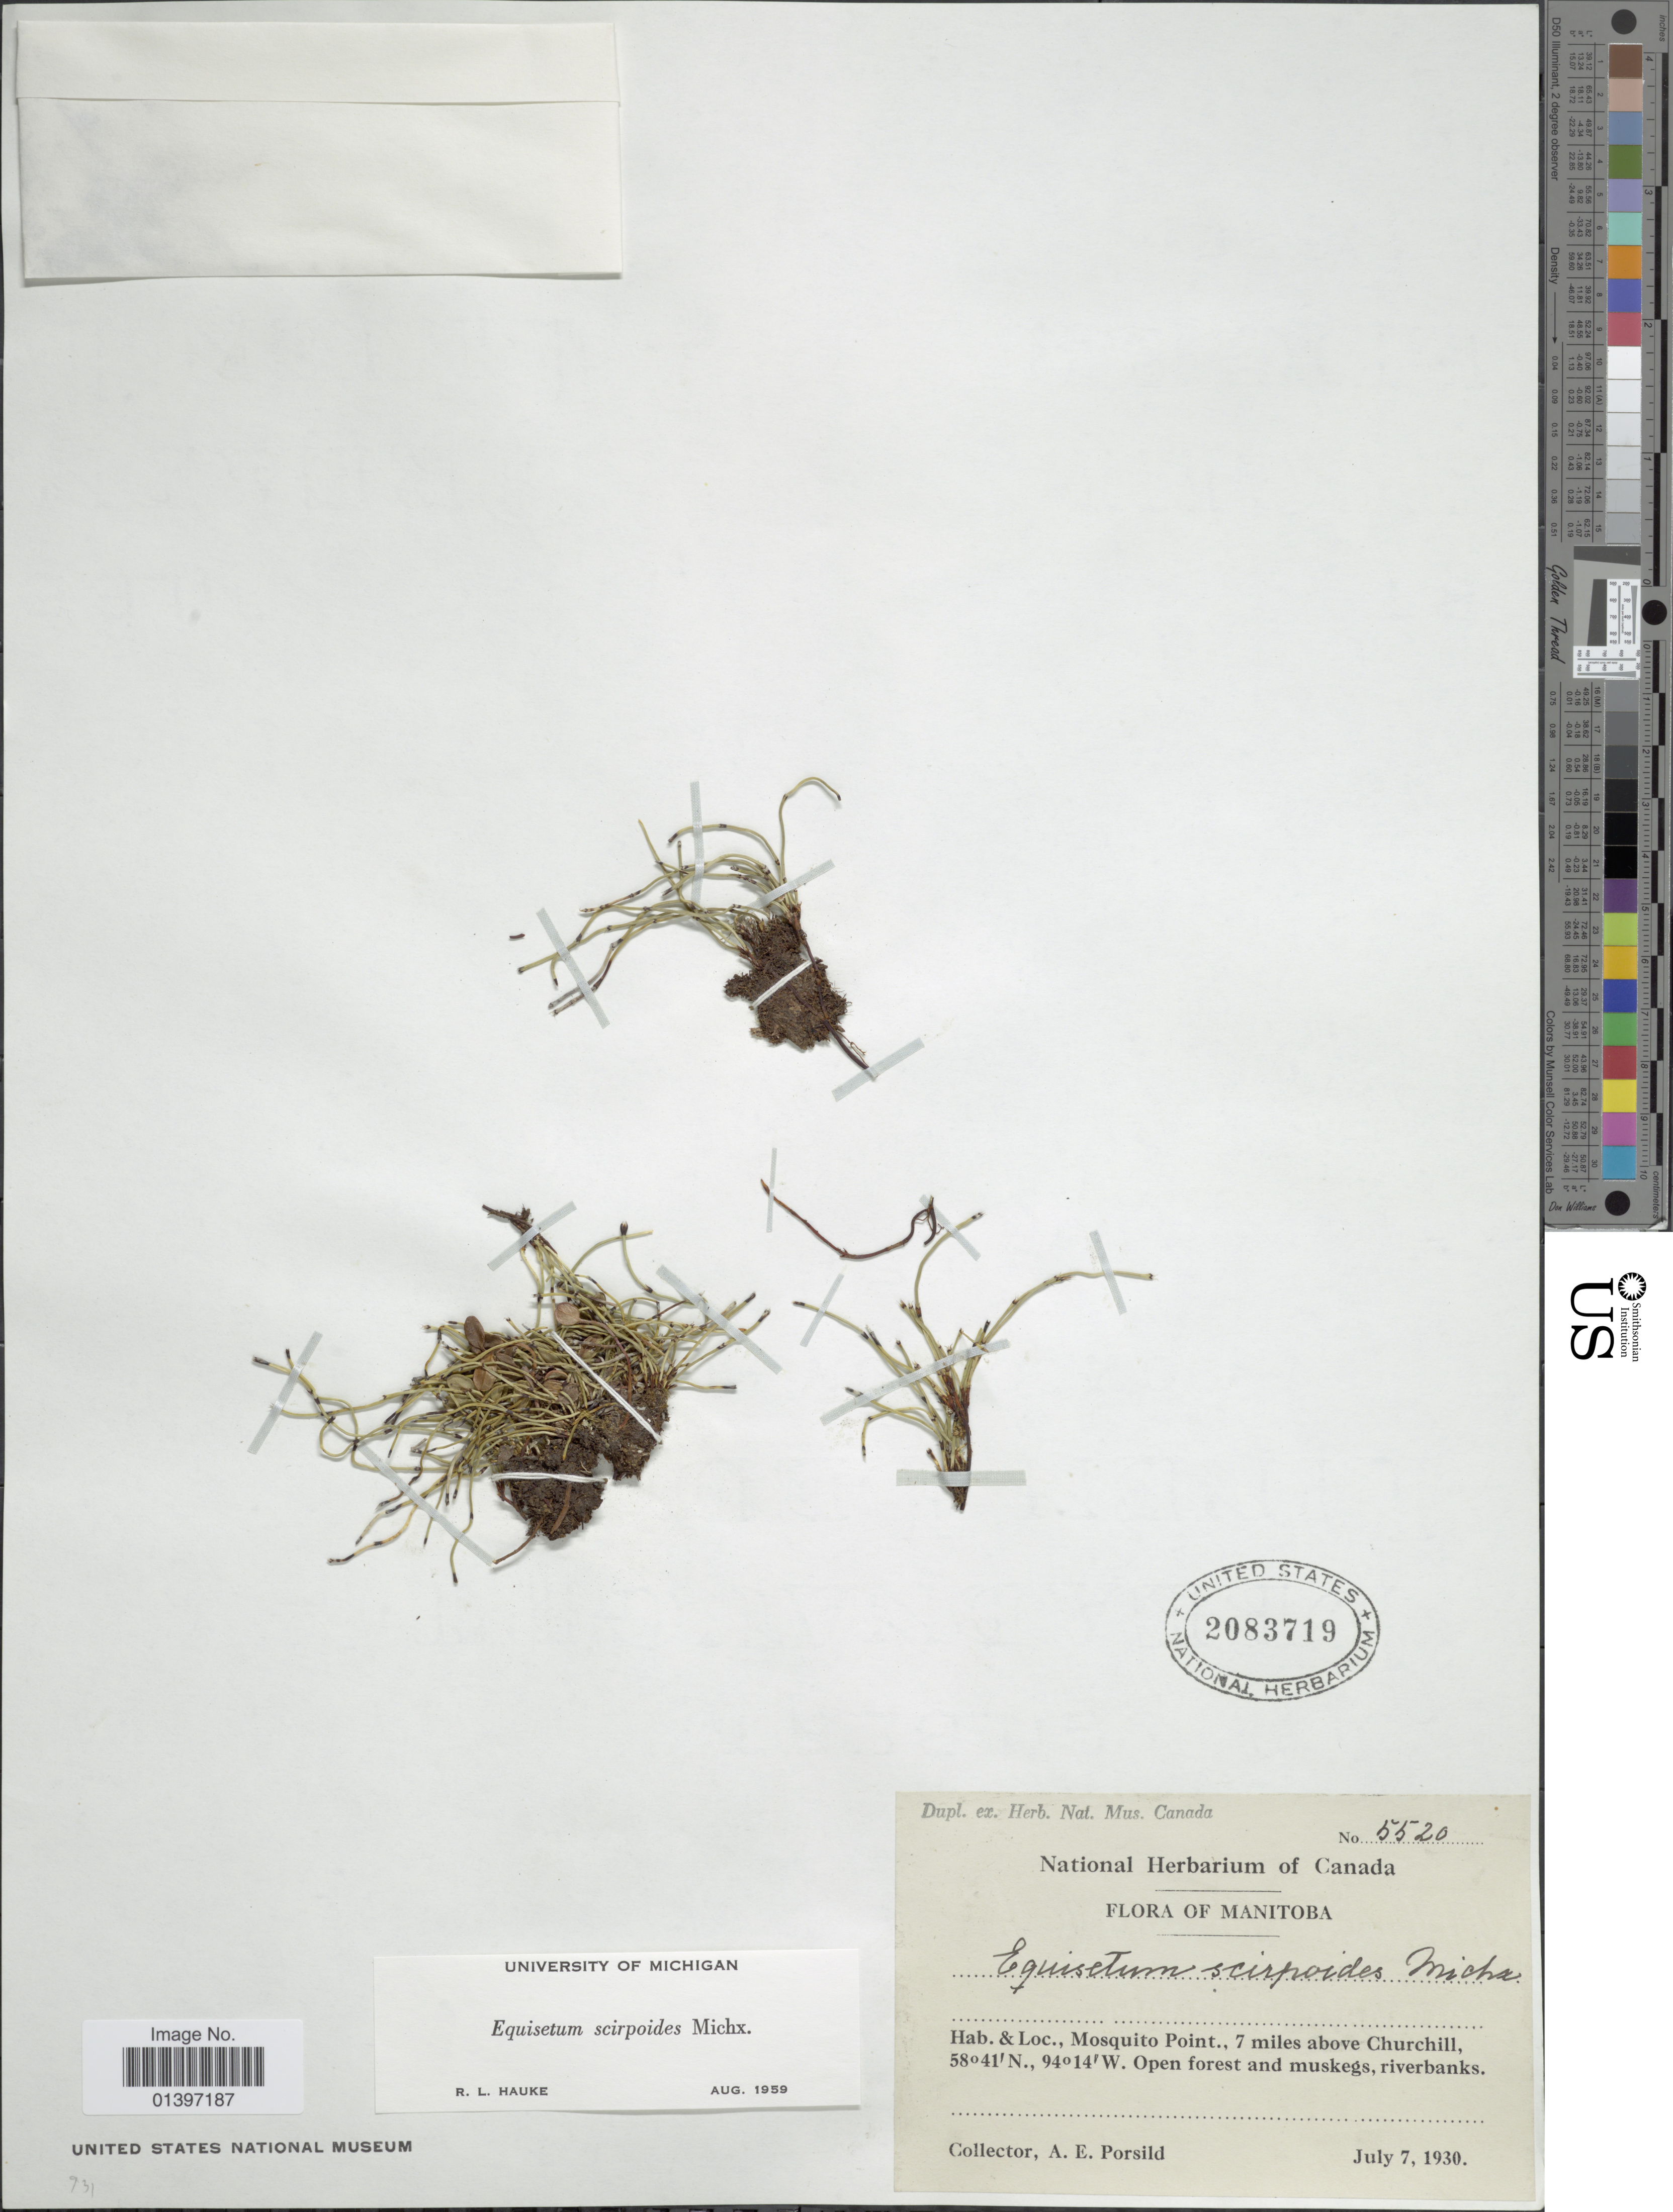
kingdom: Plantae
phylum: Tracheophyta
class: Polypodiopsida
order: Equisetales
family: Equisetaceae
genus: Equisetum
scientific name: Equisetum scirpoides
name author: Michx.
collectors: A. E. Porsild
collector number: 5520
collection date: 1930-07-07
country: Canada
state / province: Manitoba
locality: Mosquito Point, 7miles above Churchill, open forest and Muskegs, riverbanks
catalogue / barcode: US 2083719